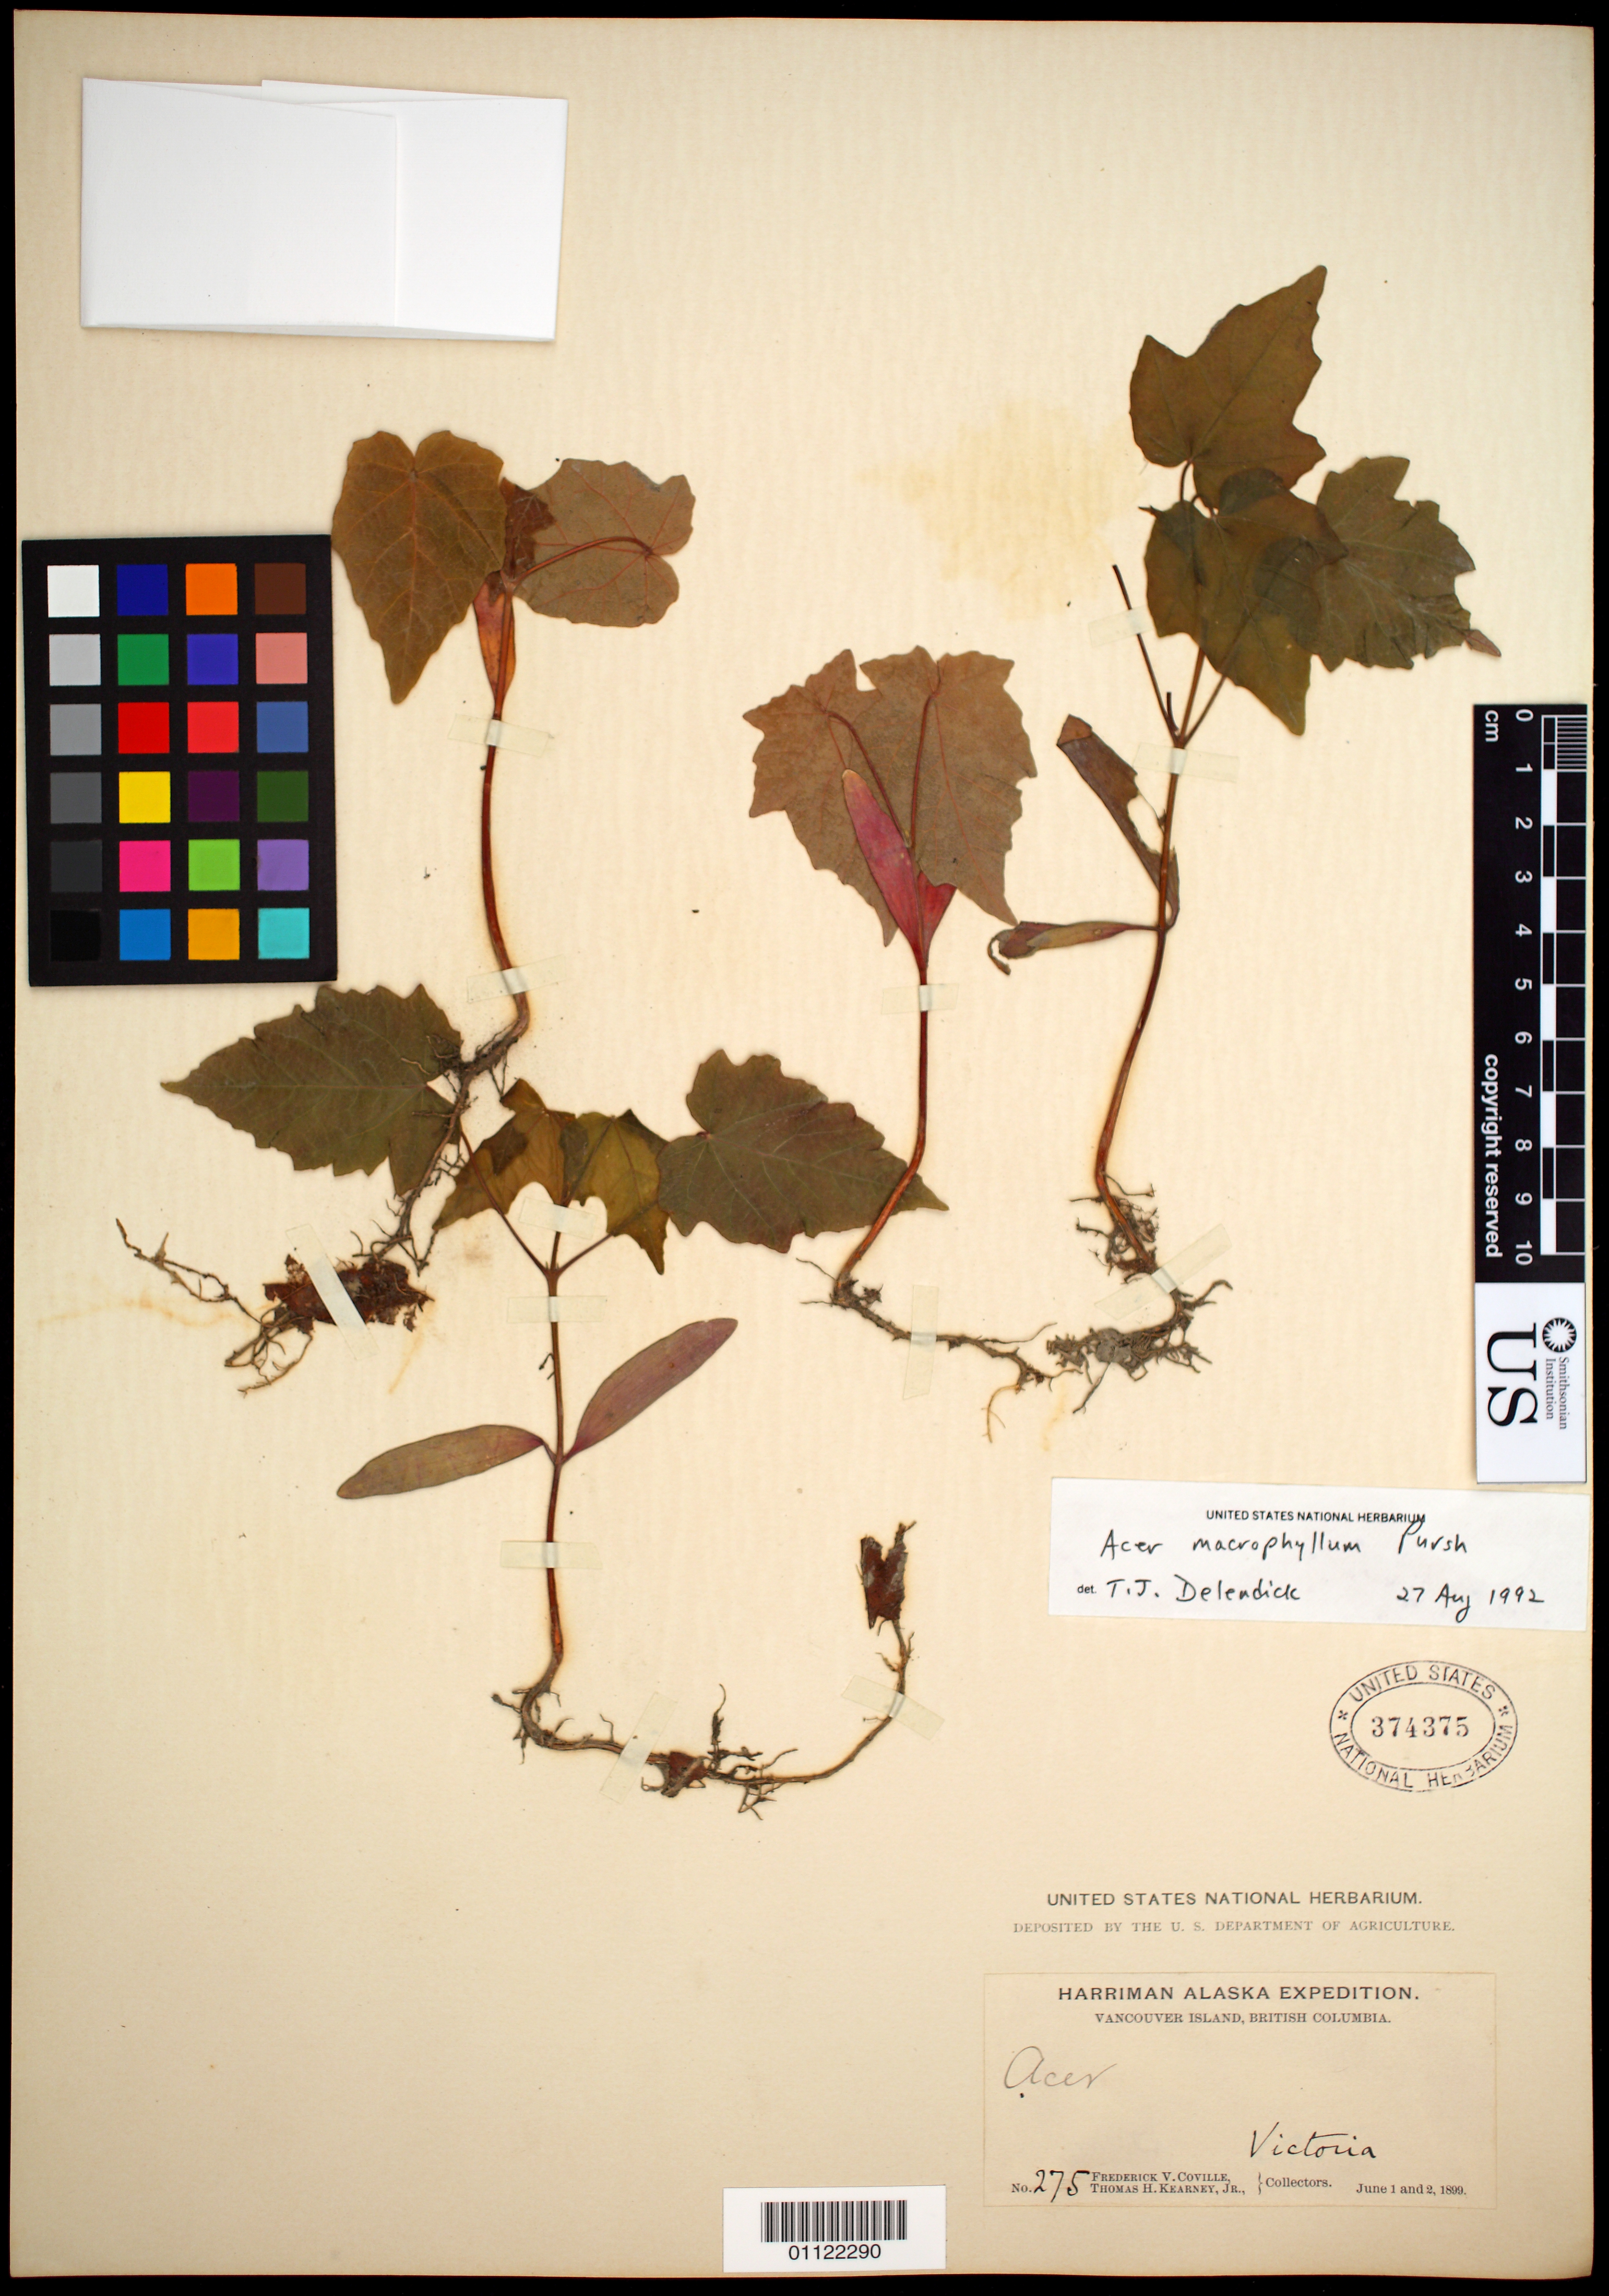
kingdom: Plantae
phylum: Tracheophyta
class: Magnoliopsida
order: Sapindales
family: Sapindaceae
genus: Acer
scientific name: Acer macrophyllum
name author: Pursh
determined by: Delendick, T. J.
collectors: F. V. Coville & T. H. Kearney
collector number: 275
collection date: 1899-06-01,1899-06-02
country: Canada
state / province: British Columbia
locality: Vancouver Island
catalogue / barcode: US 374375